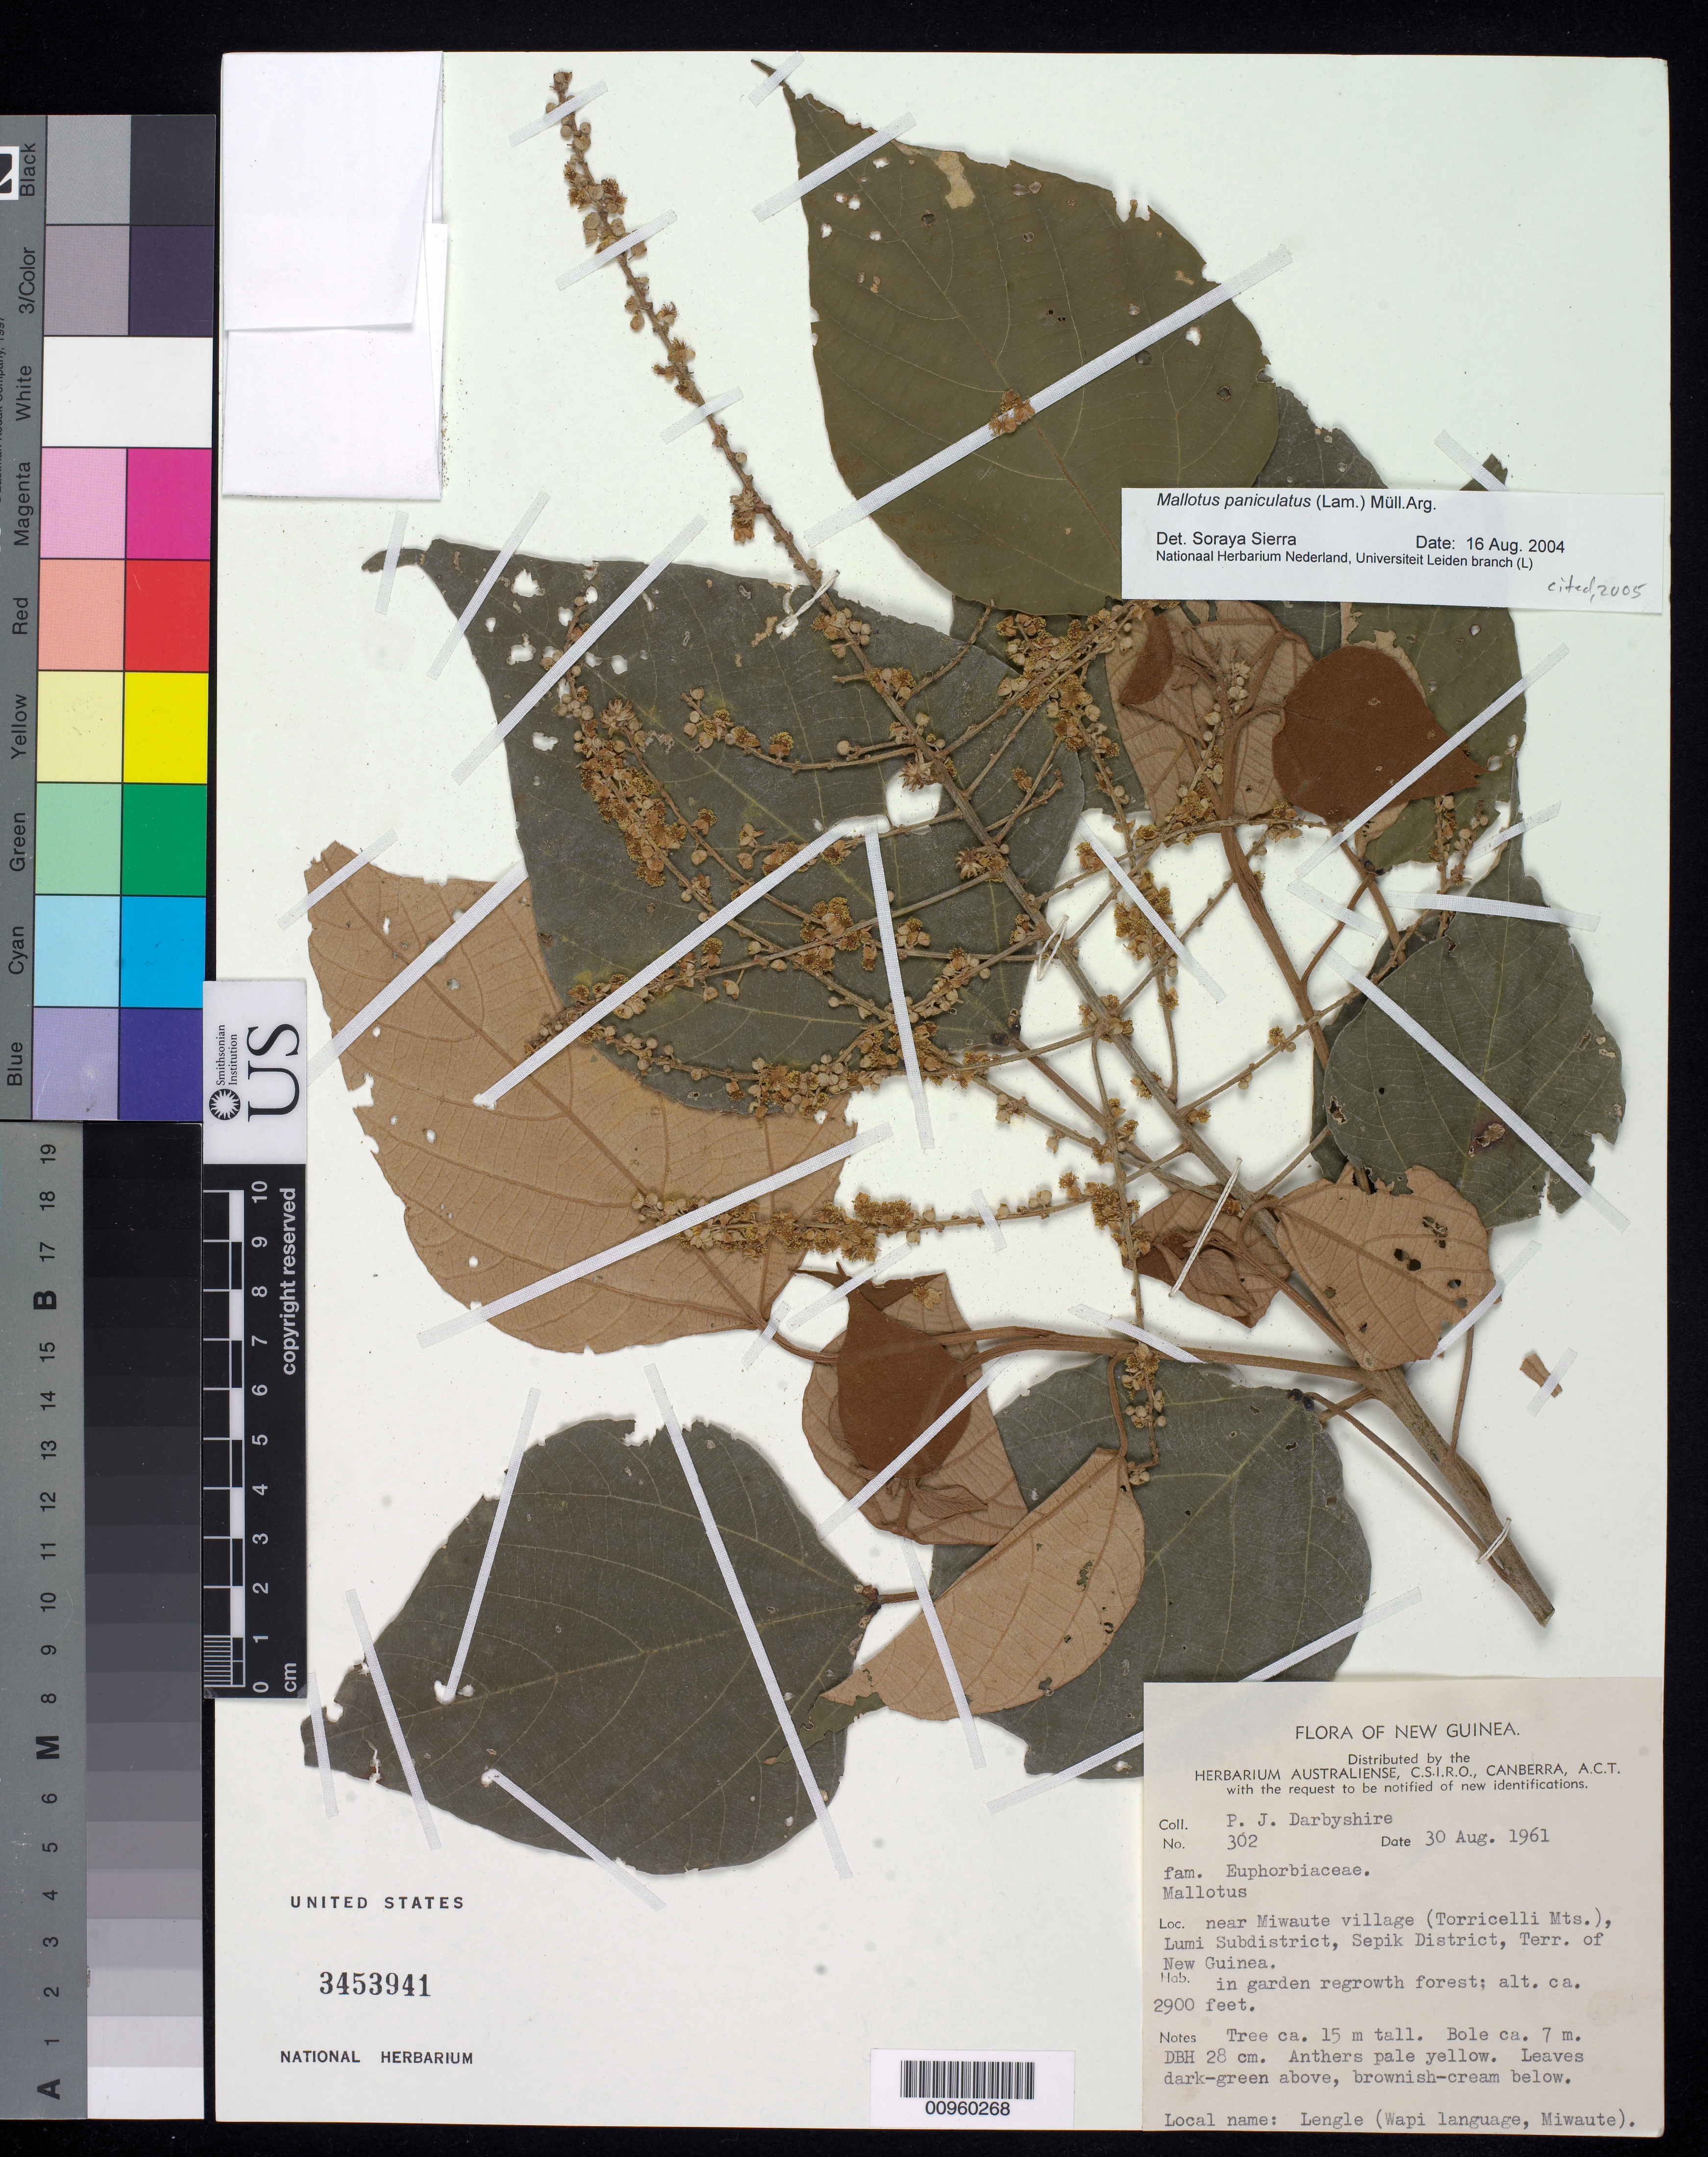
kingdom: Plantae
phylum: Tracheophyta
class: Magnoliopsida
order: Malpighiales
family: Euphorbiaceae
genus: Mallotus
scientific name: Mallotus paniculatus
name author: (Lam.) Müll. Arg.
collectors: P. Darbyshire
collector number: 302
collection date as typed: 30 Aug 1961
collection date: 1961-08-30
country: Papua New Guinea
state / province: East Sepik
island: New Guinea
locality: Sandaun Prov. Torricelli Mts., near Miwate Village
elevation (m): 884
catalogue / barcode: US 3453941